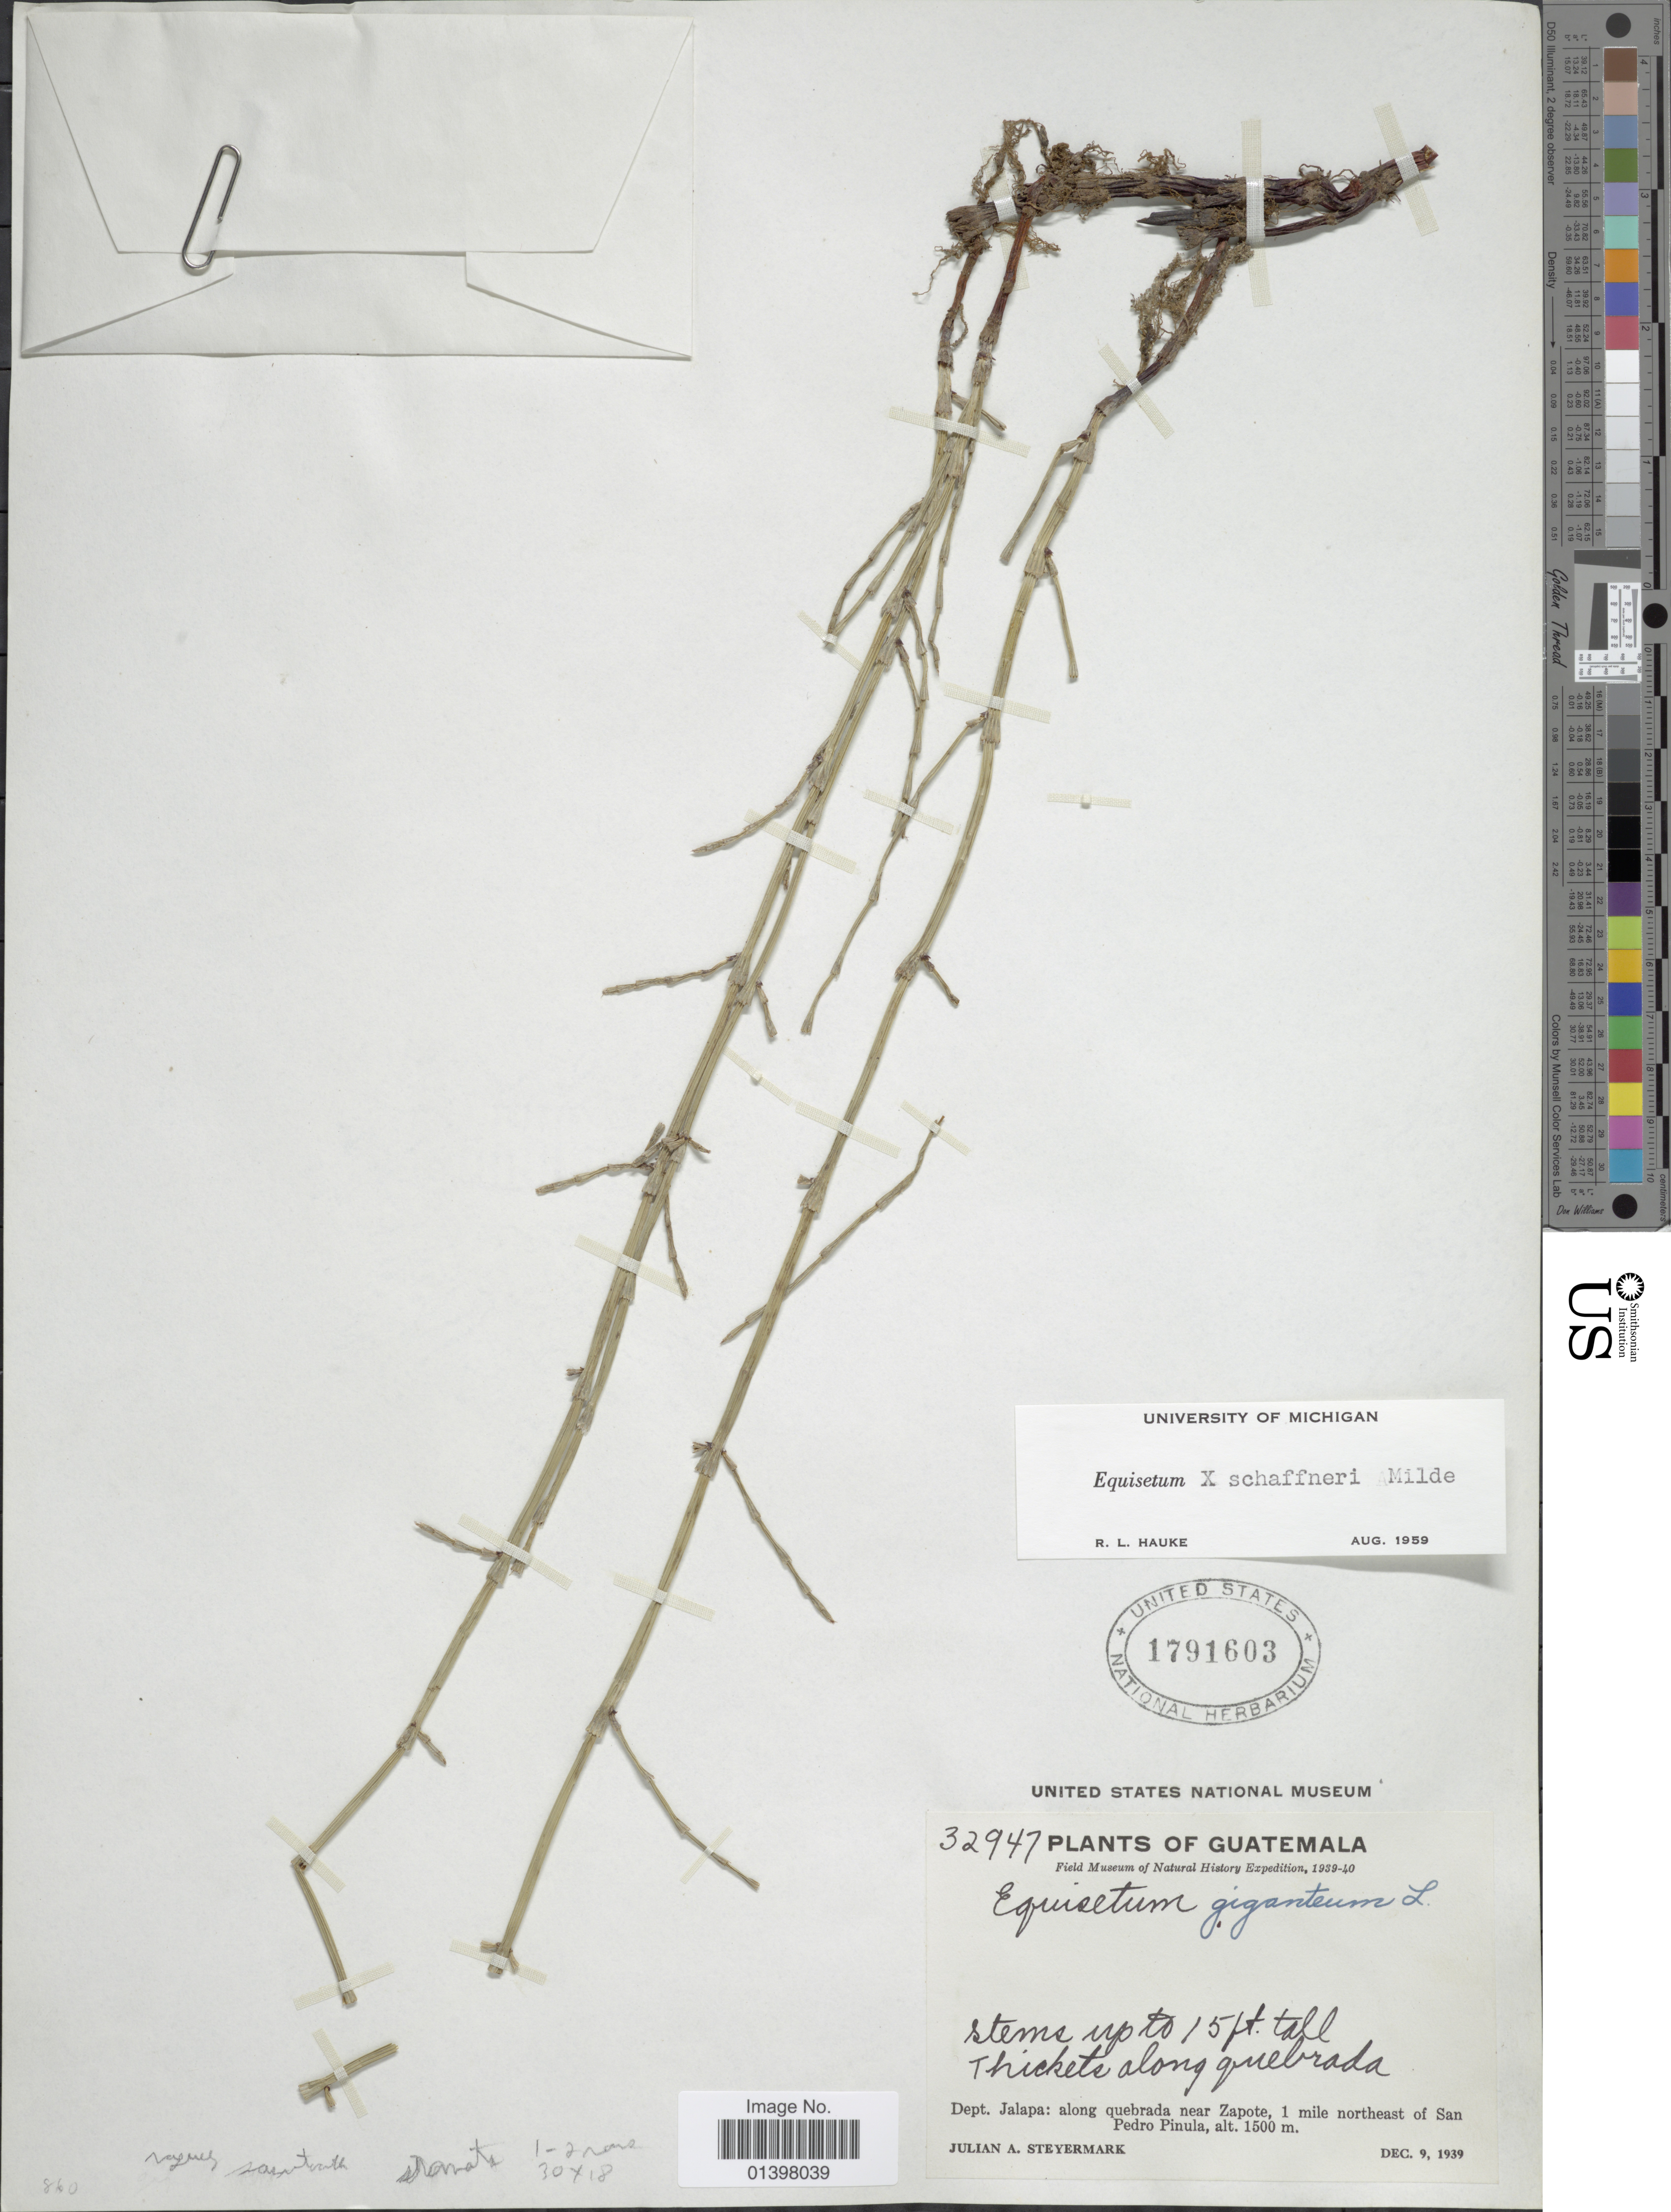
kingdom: Plantae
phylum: Tracheophyta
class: Polypodiopsida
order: Equisetales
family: Equisetaceae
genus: Equisetum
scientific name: Equisetum x schaffneri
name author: J. Milde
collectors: J. Steyermark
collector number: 32947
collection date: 1939-12-09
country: Guatemala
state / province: Jalapa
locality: Along quebrda near Zapote, 1 mile northeast of San Pedro Pinula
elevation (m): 1500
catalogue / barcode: US 1791603